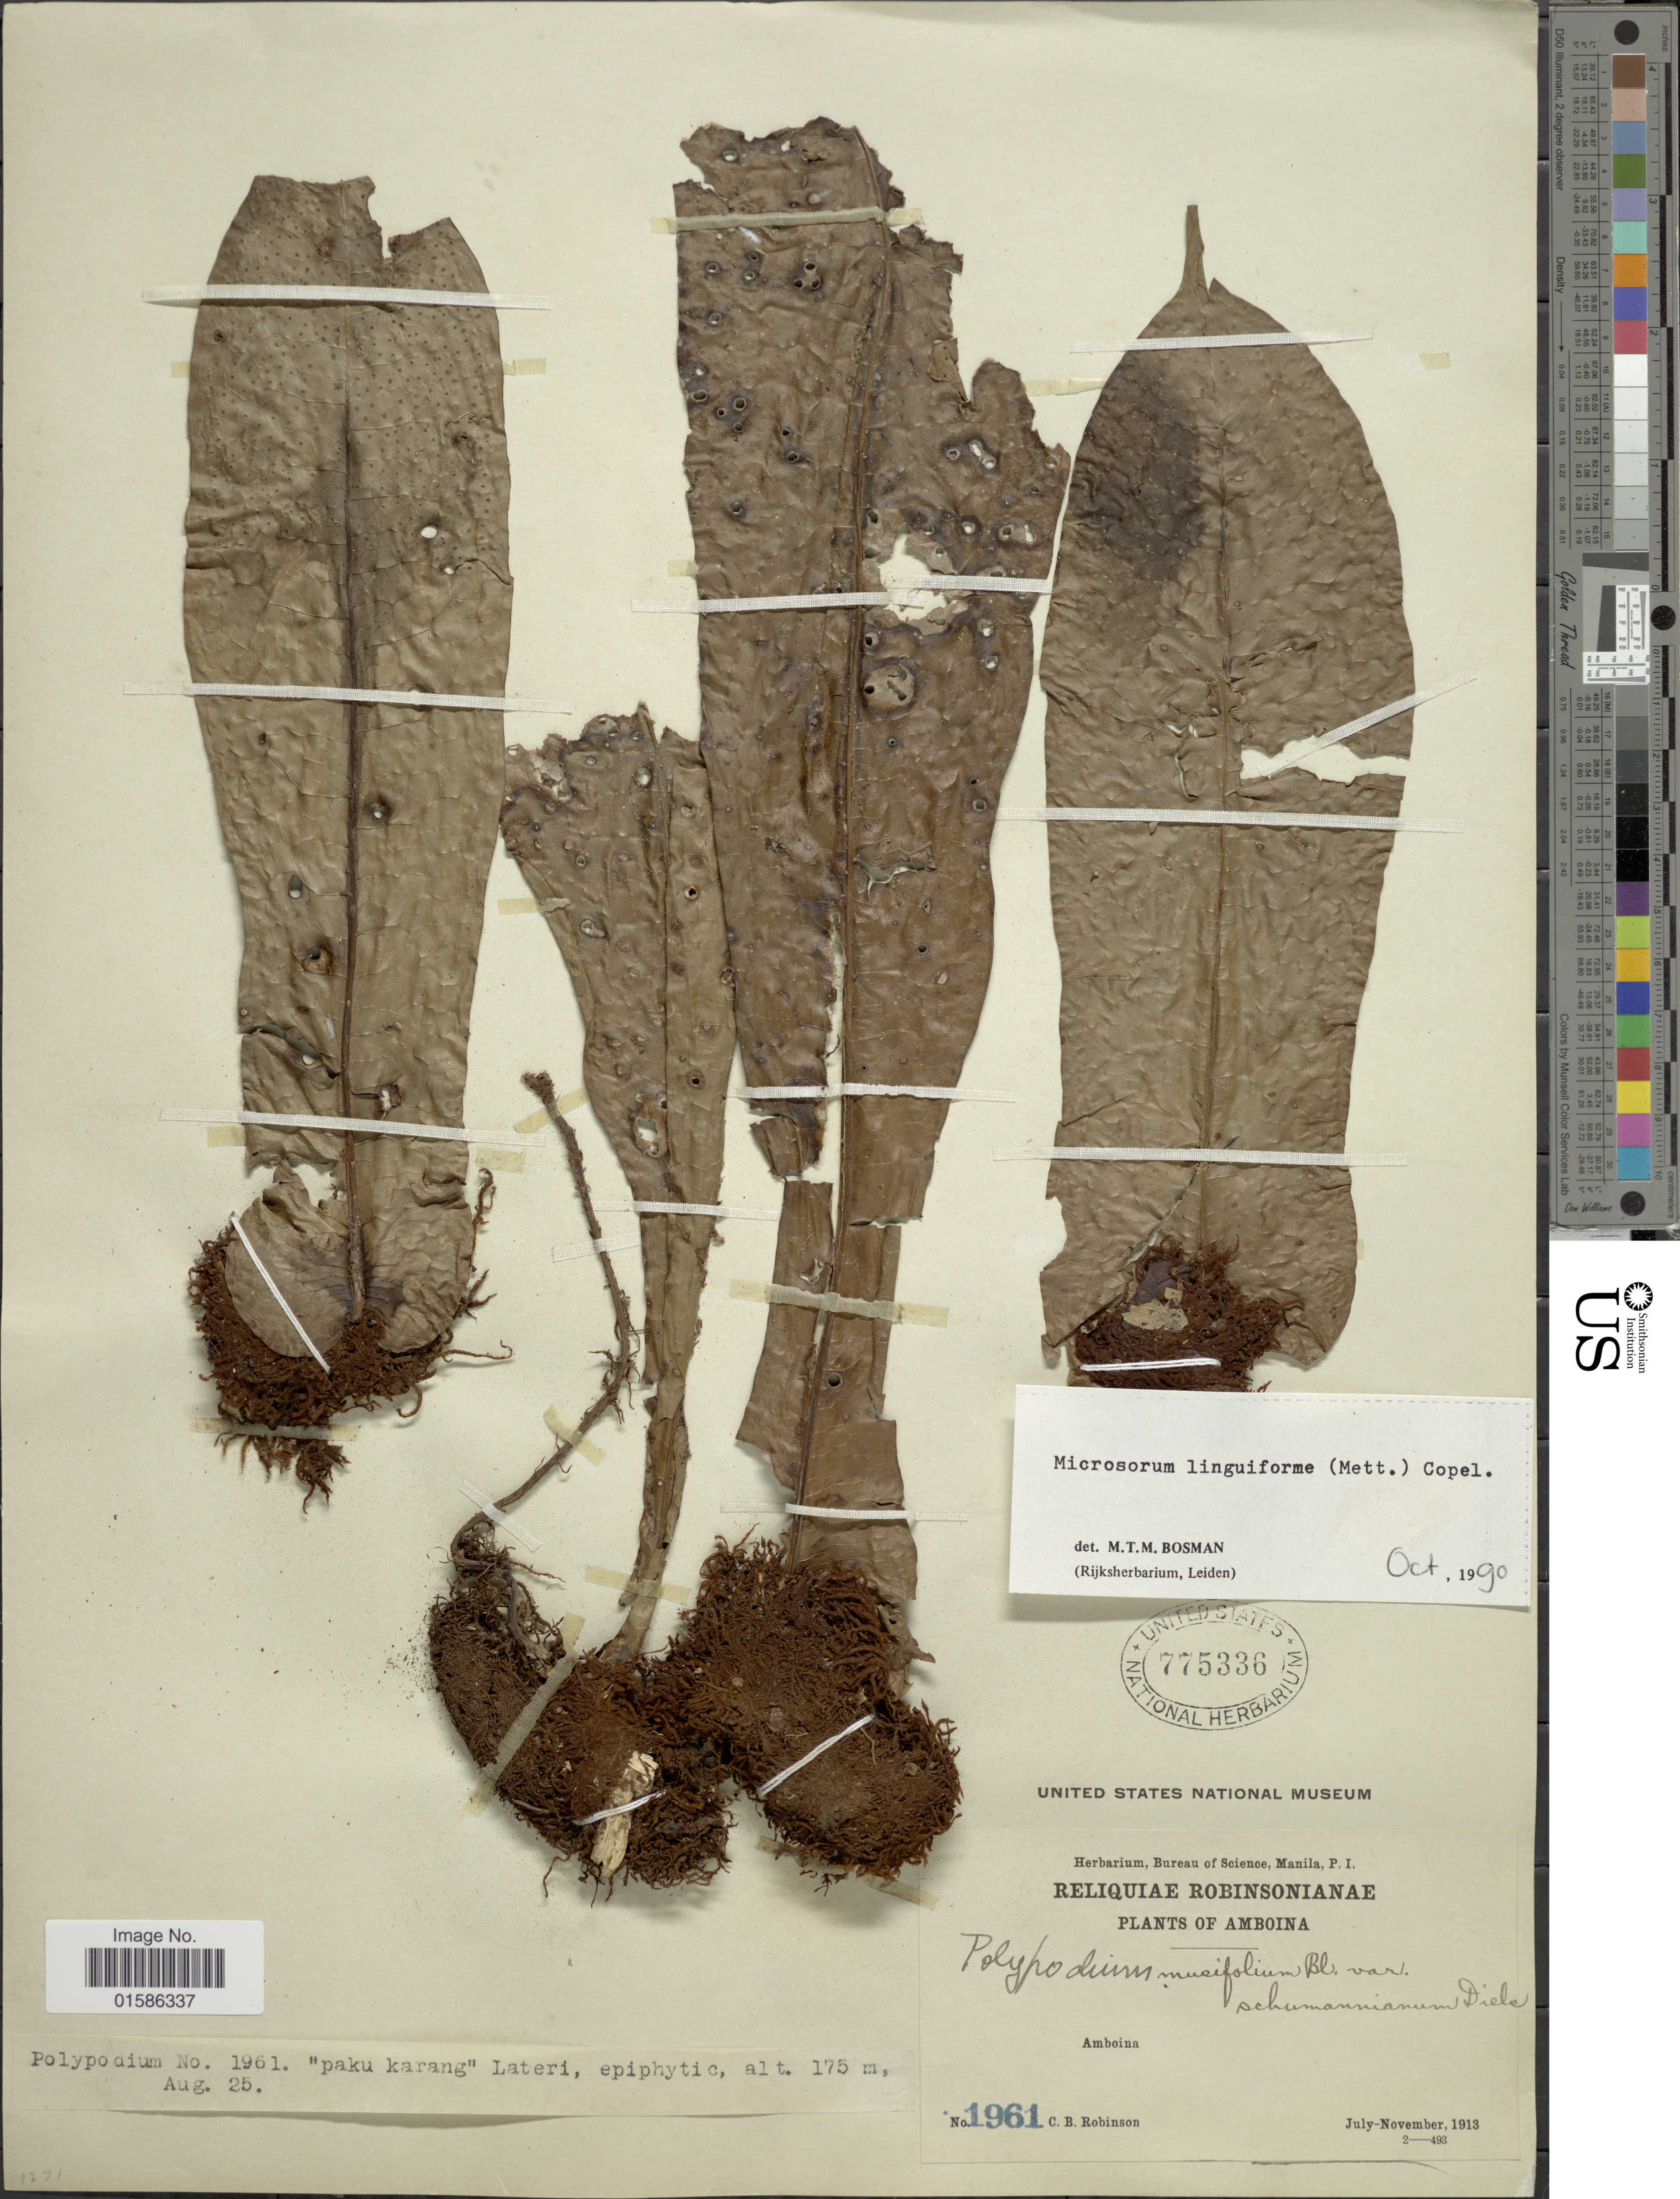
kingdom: Plantae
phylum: Tracheophyta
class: Polypodiopsida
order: Polypodiales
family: Polypodiaceae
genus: Microsorum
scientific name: Microsorum linguiforme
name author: (Mett.) Copel.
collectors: C. Robinson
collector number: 1961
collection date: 1913-07/1913-11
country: Indonesia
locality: Amboina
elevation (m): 175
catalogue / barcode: US 775336